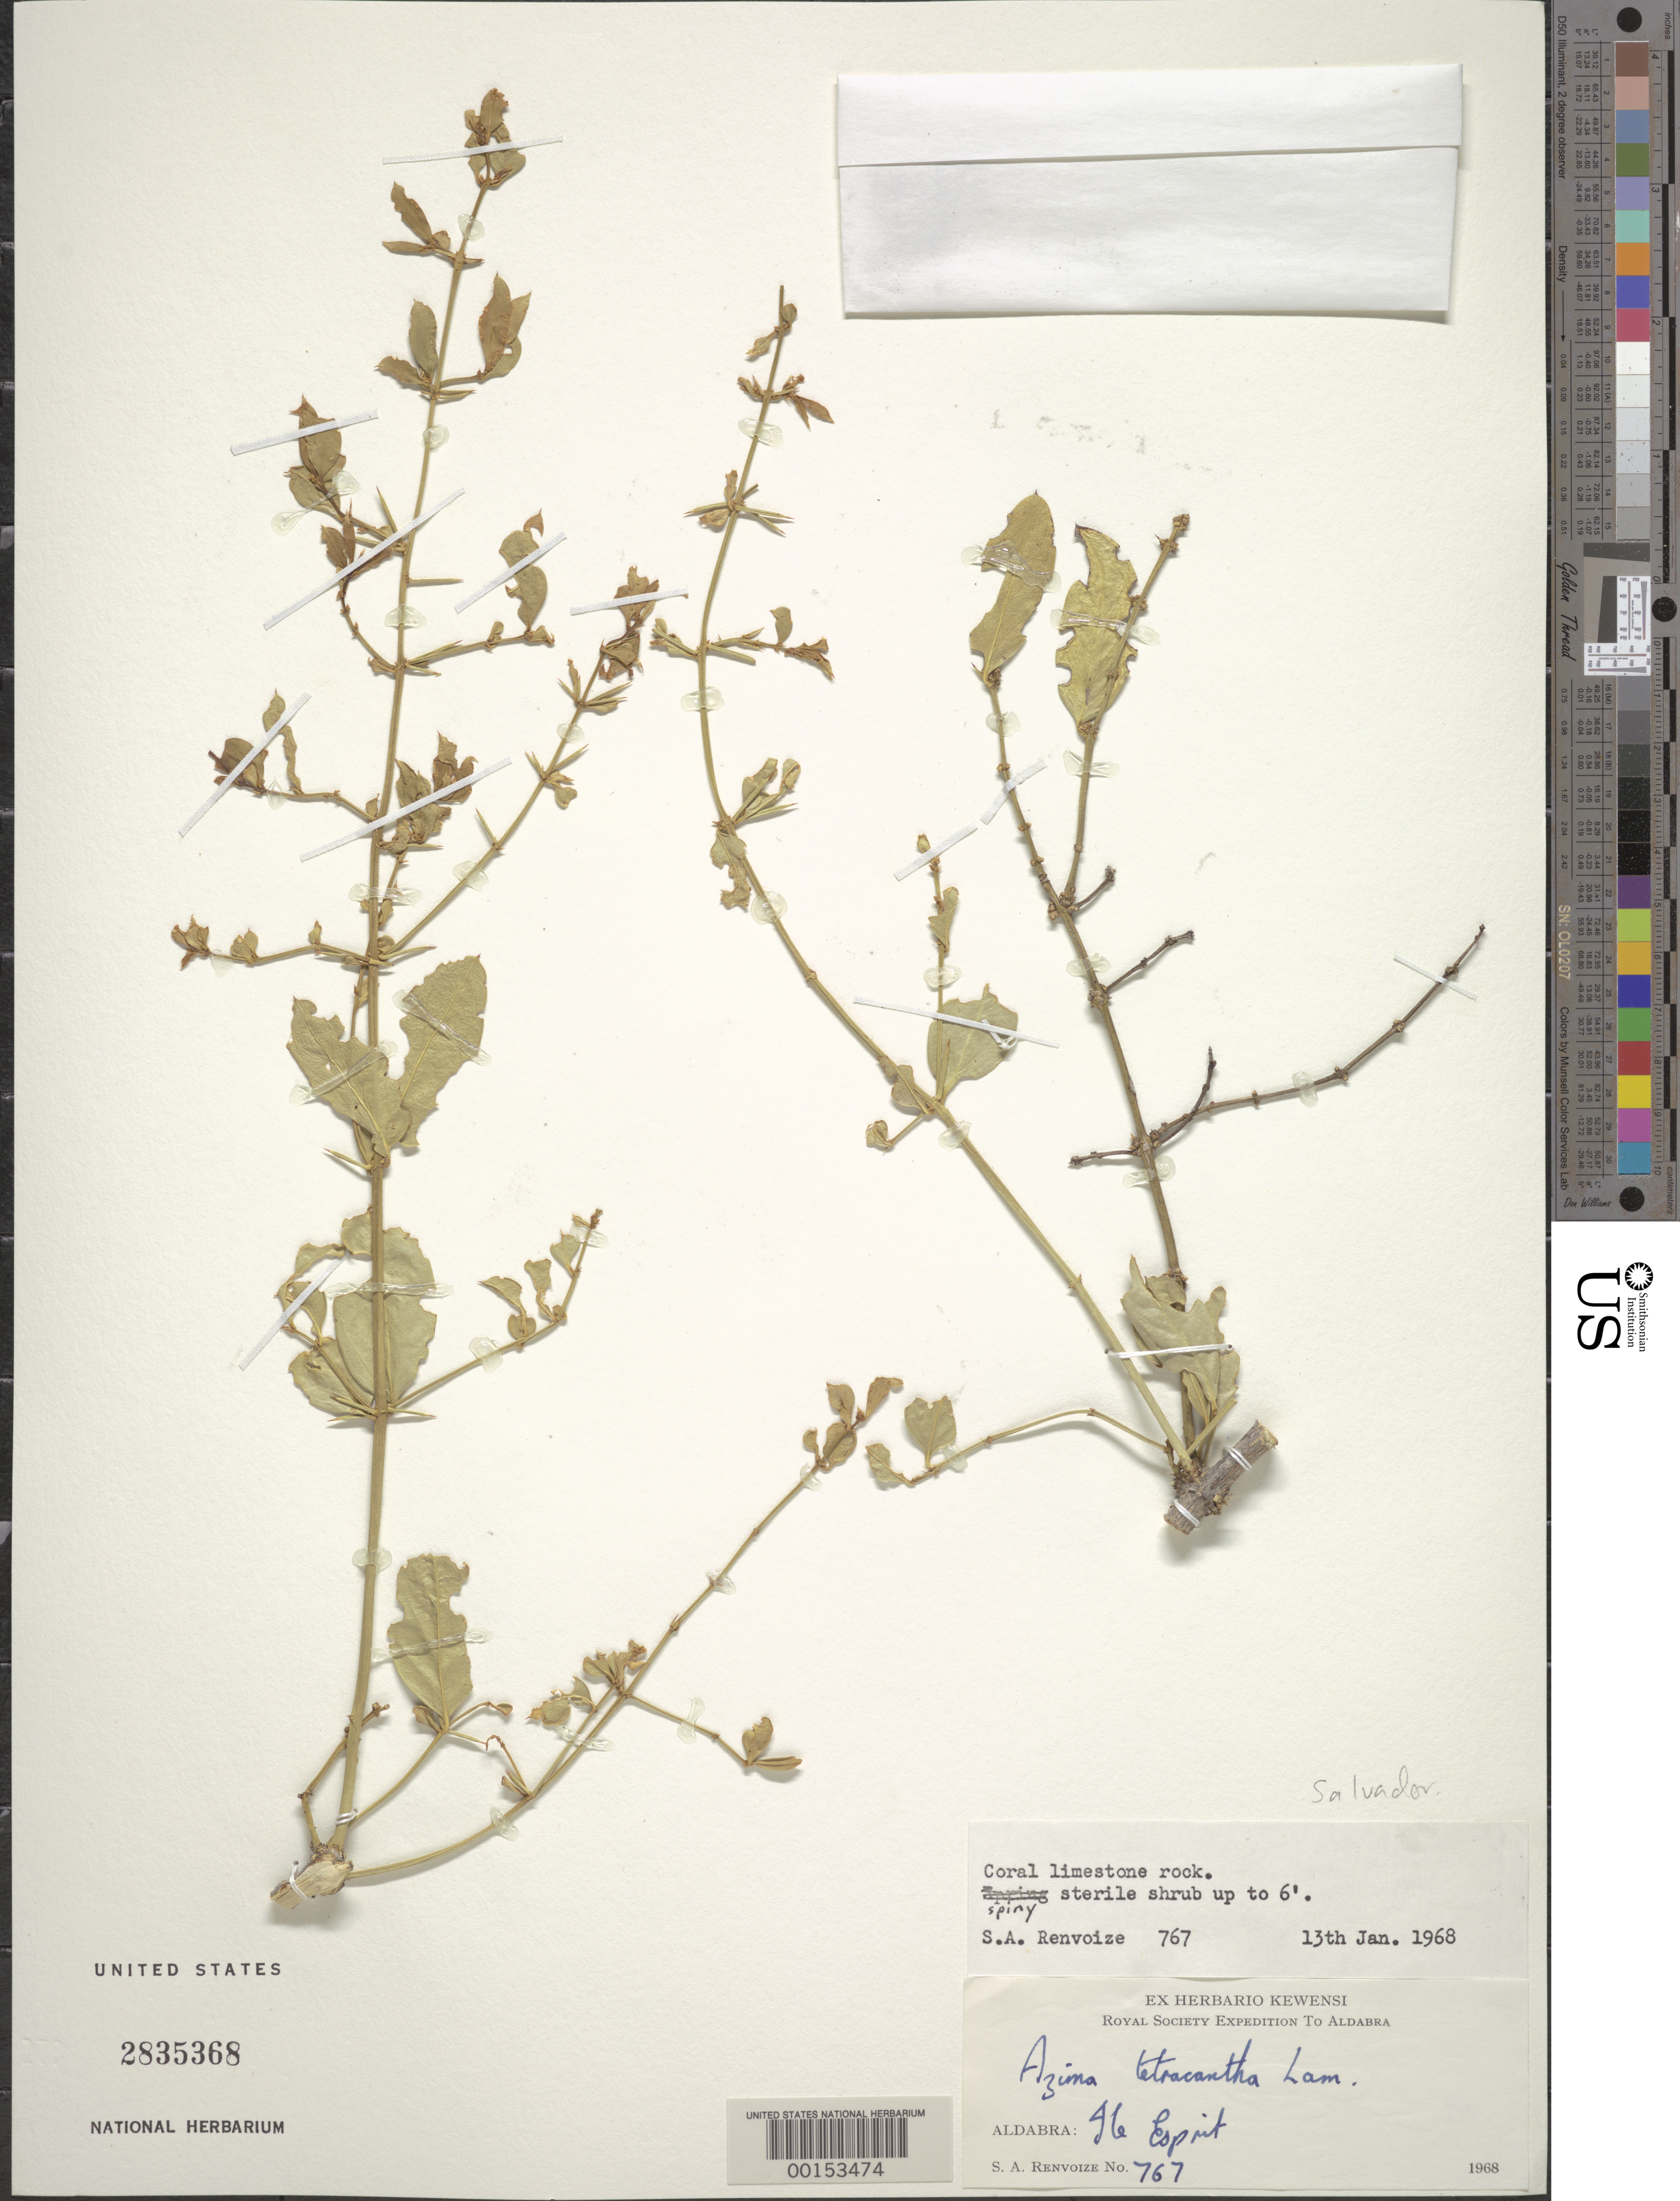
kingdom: Plantae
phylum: Tracheophyta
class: Magnoliopsida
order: Brassicales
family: Salvadoraceae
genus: Azima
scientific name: Azima tetracantha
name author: Lam.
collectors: S. A. Renvoize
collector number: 767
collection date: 1968-01-13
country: Seychelles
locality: Aldabra. Aldabra: Ile Esprit.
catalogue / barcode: US 2835368